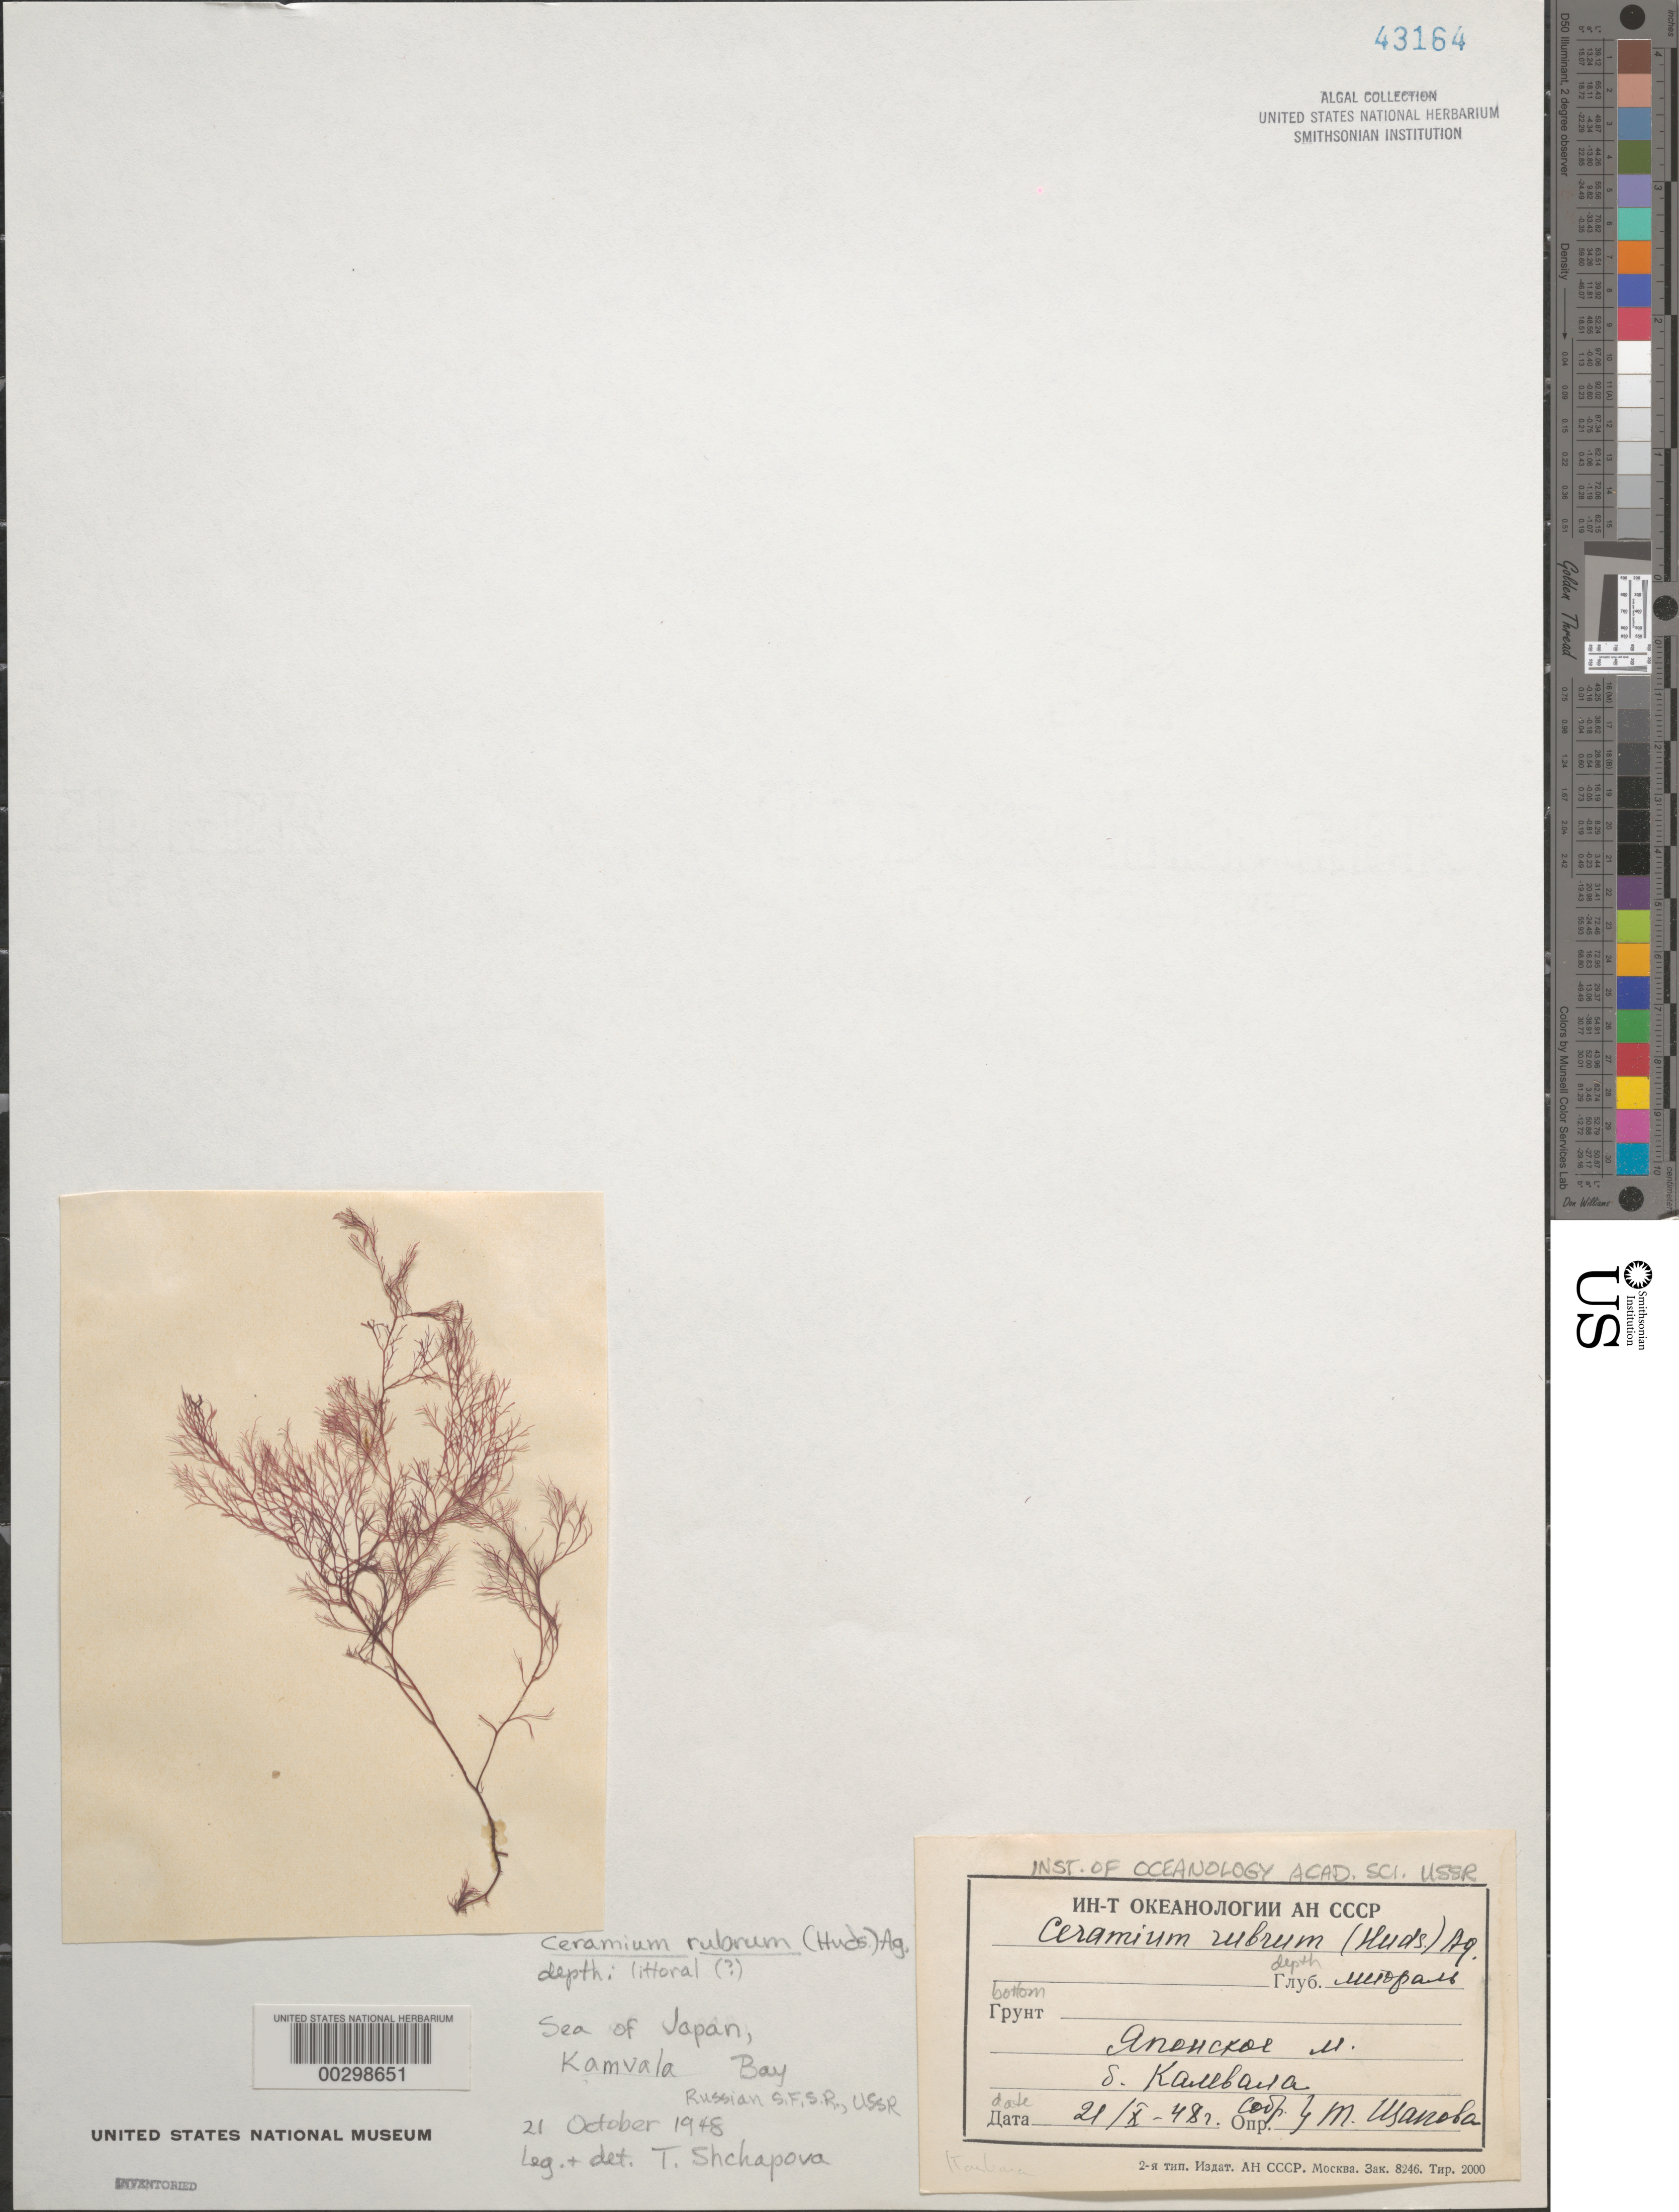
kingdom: Plantae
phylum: Rhodophyta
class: Florideophyceae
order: Ceramiales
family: Ceramiaceae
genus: Ceramium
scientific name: Ceramium rubrum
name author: C. Agardh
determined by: Shchapova, T.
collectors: T. Shchapova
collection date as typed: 21 Oct 1948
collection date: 1948-10-21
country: Russian Federation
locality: Sea of Japan, Kamvala Bay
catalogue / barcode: US 43164